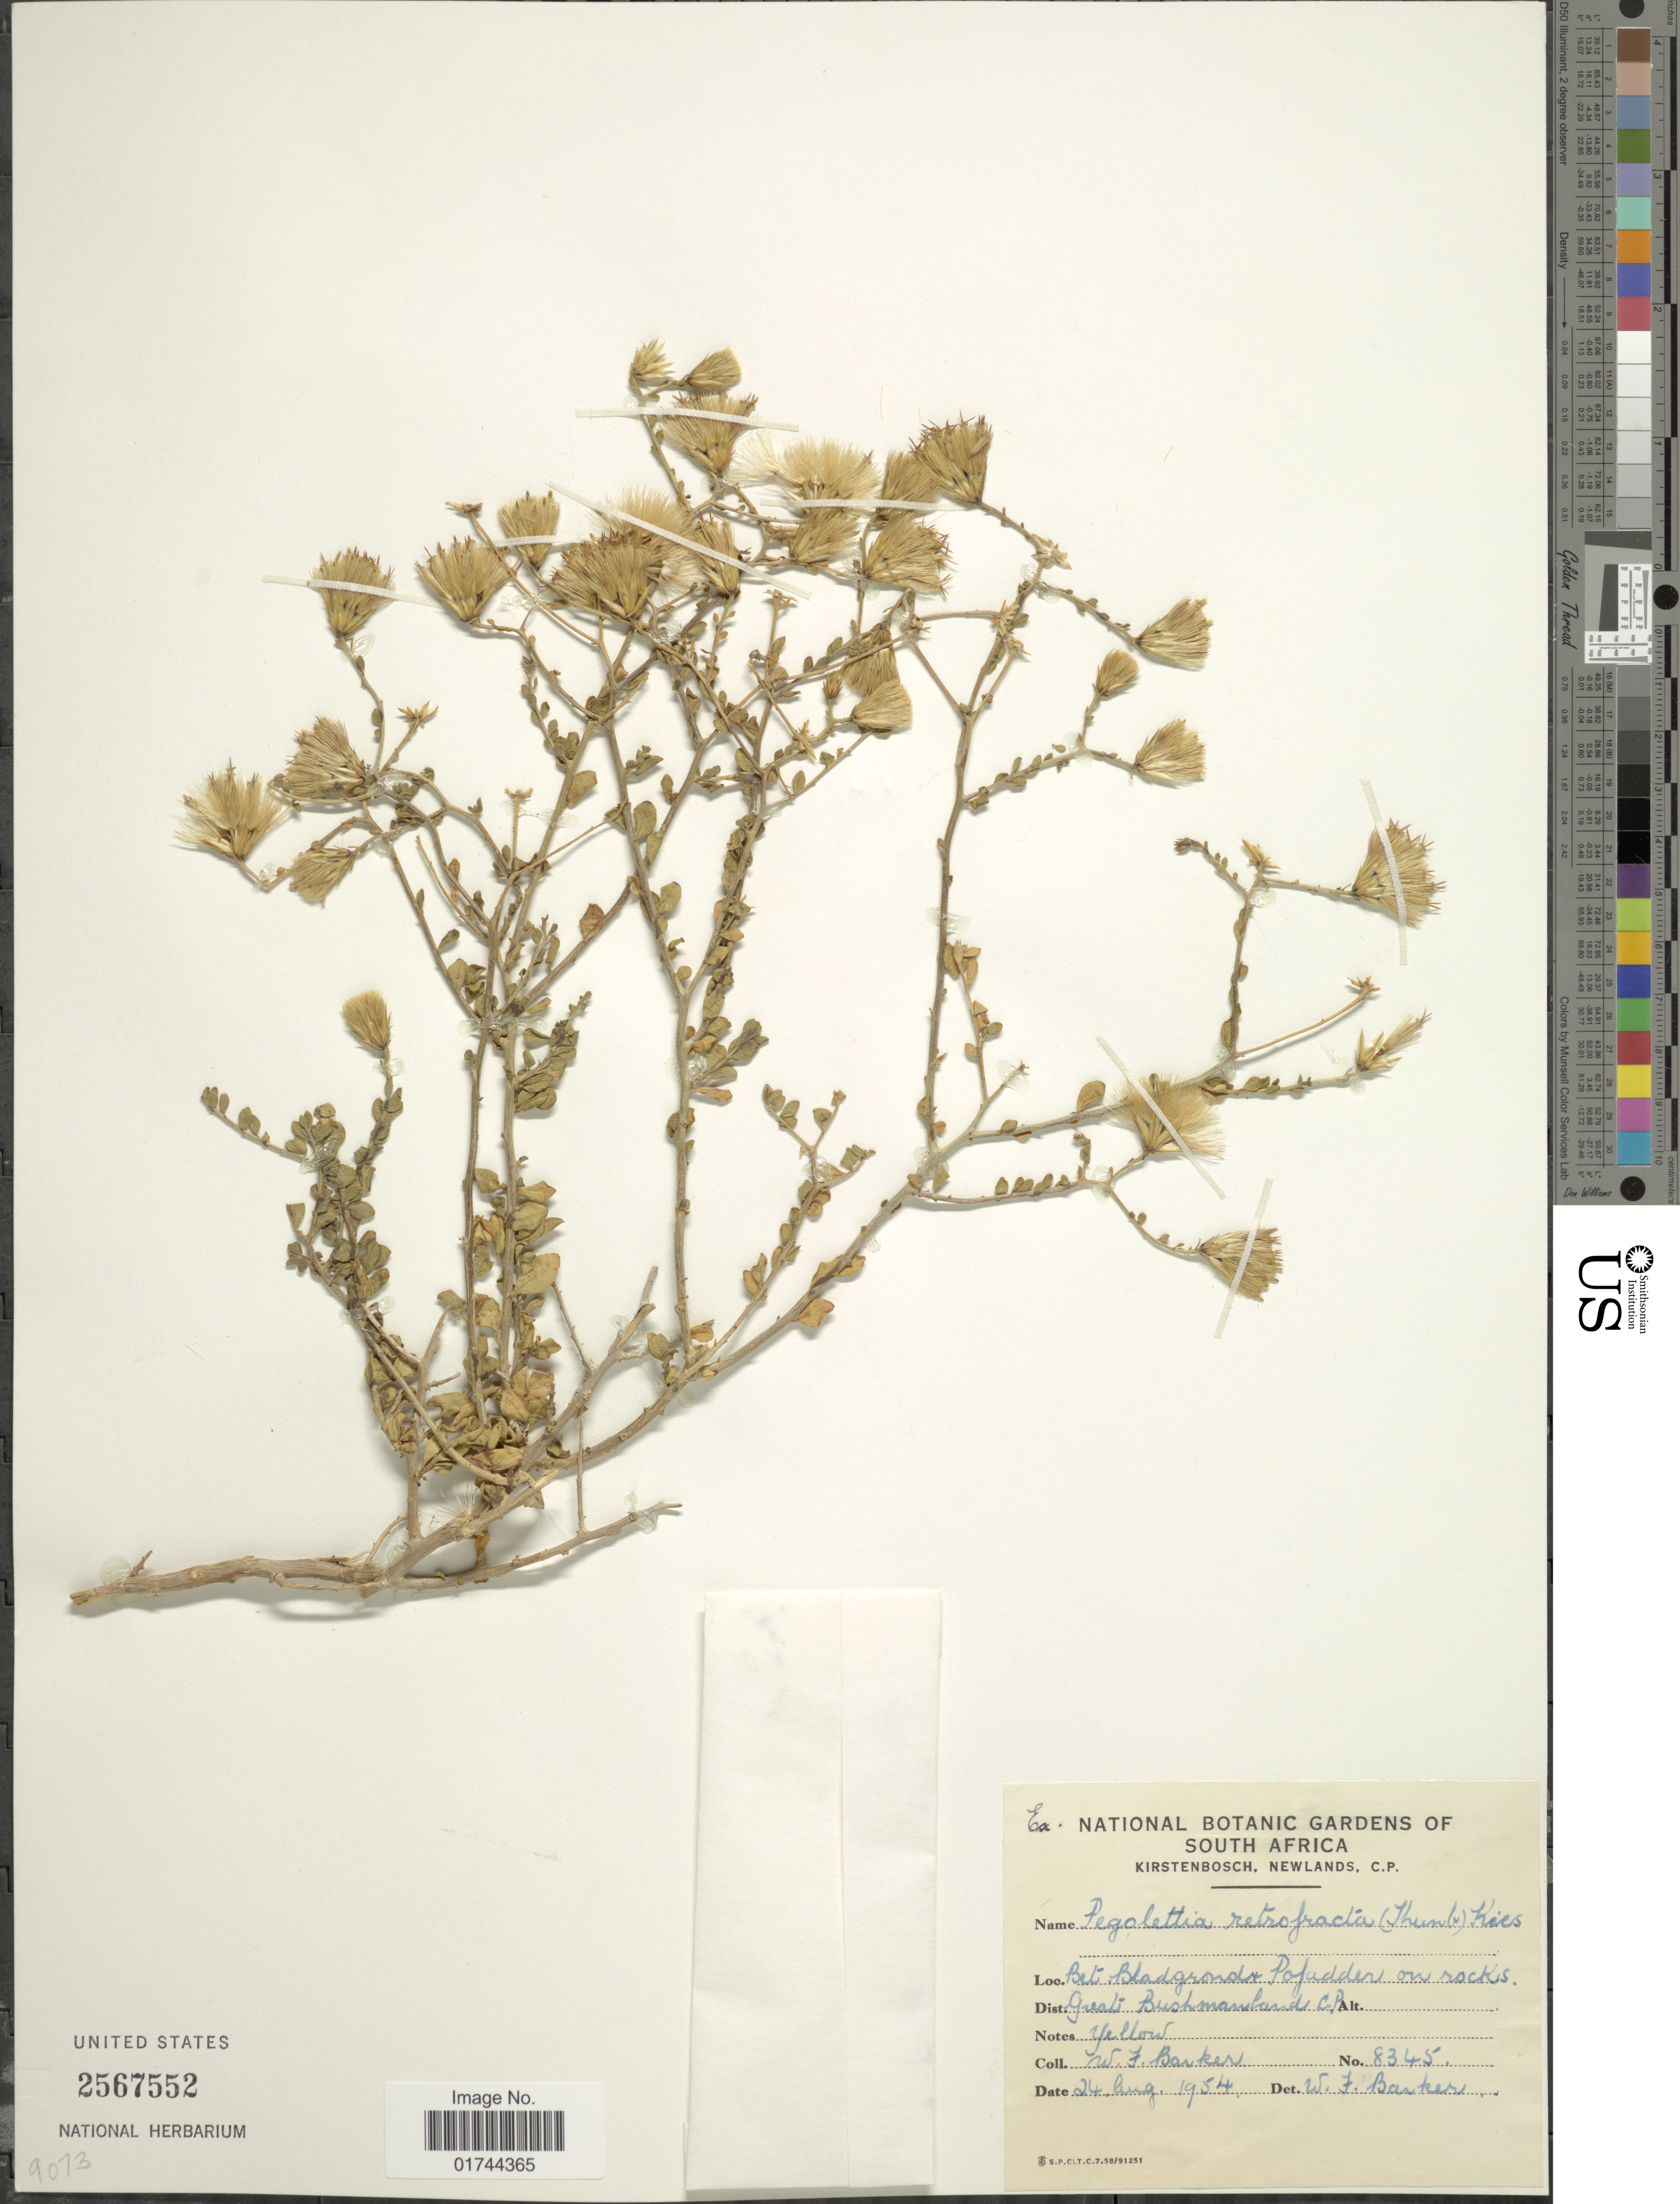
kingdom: Plantae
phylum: Tracheophyta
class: Magnoliopsida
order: Asterales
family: Asteraceae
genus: Pegolettia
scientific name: Pegolettia retrofracta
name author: (Thunb.) Kies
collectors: W. F. Barker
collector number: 8345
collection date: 1954-08-24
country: South Africa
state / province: Northern Cape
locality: Net. Bladgrond Ppfadder on rocks, great Busmanland C. P.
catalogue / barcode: US 2567552